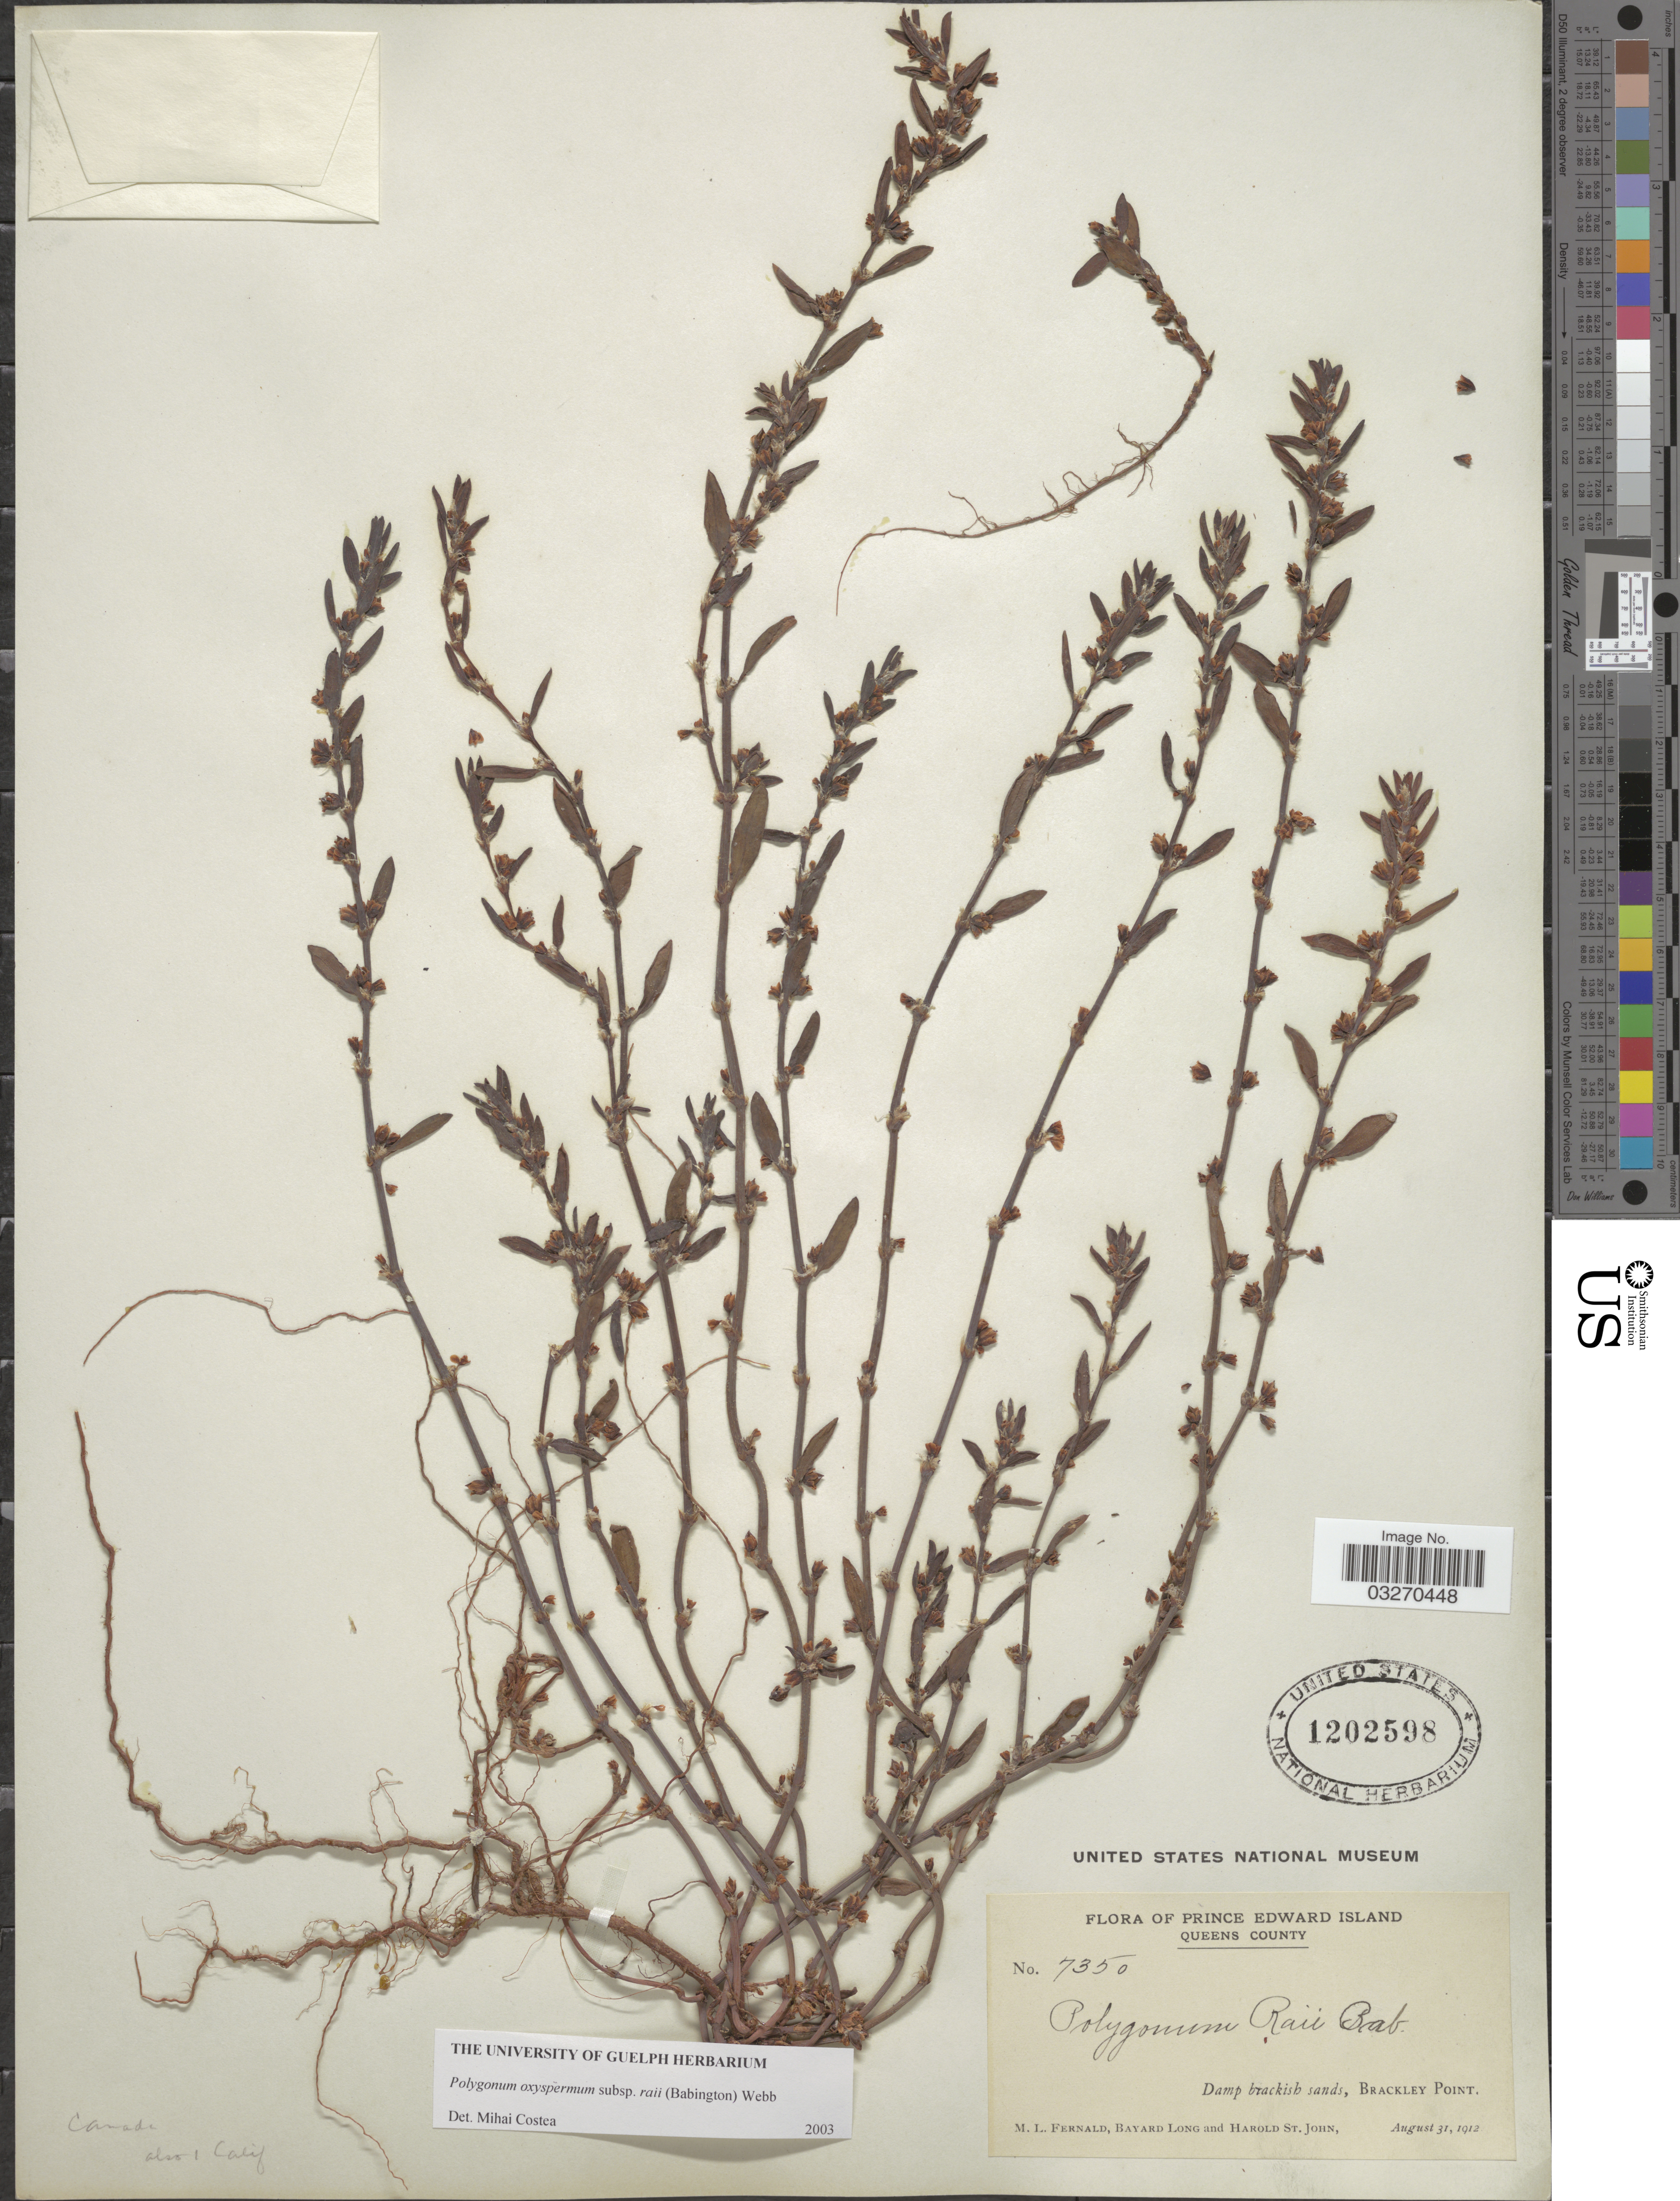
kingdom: Plantae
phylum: Tracheophyta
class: Magnoliopsida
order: Caryophyllales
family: Polygonaceae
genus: Polygonum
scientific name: Polygonum oxyspermum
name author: C.A. Mey. & Bunge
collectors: M. L. Fernald, B. Long & H. St. John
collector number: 7350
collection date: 1912-08-31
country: Canada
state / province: Prince Edward Island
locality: Queens County. Brackley Point.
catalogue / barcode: US 1202598